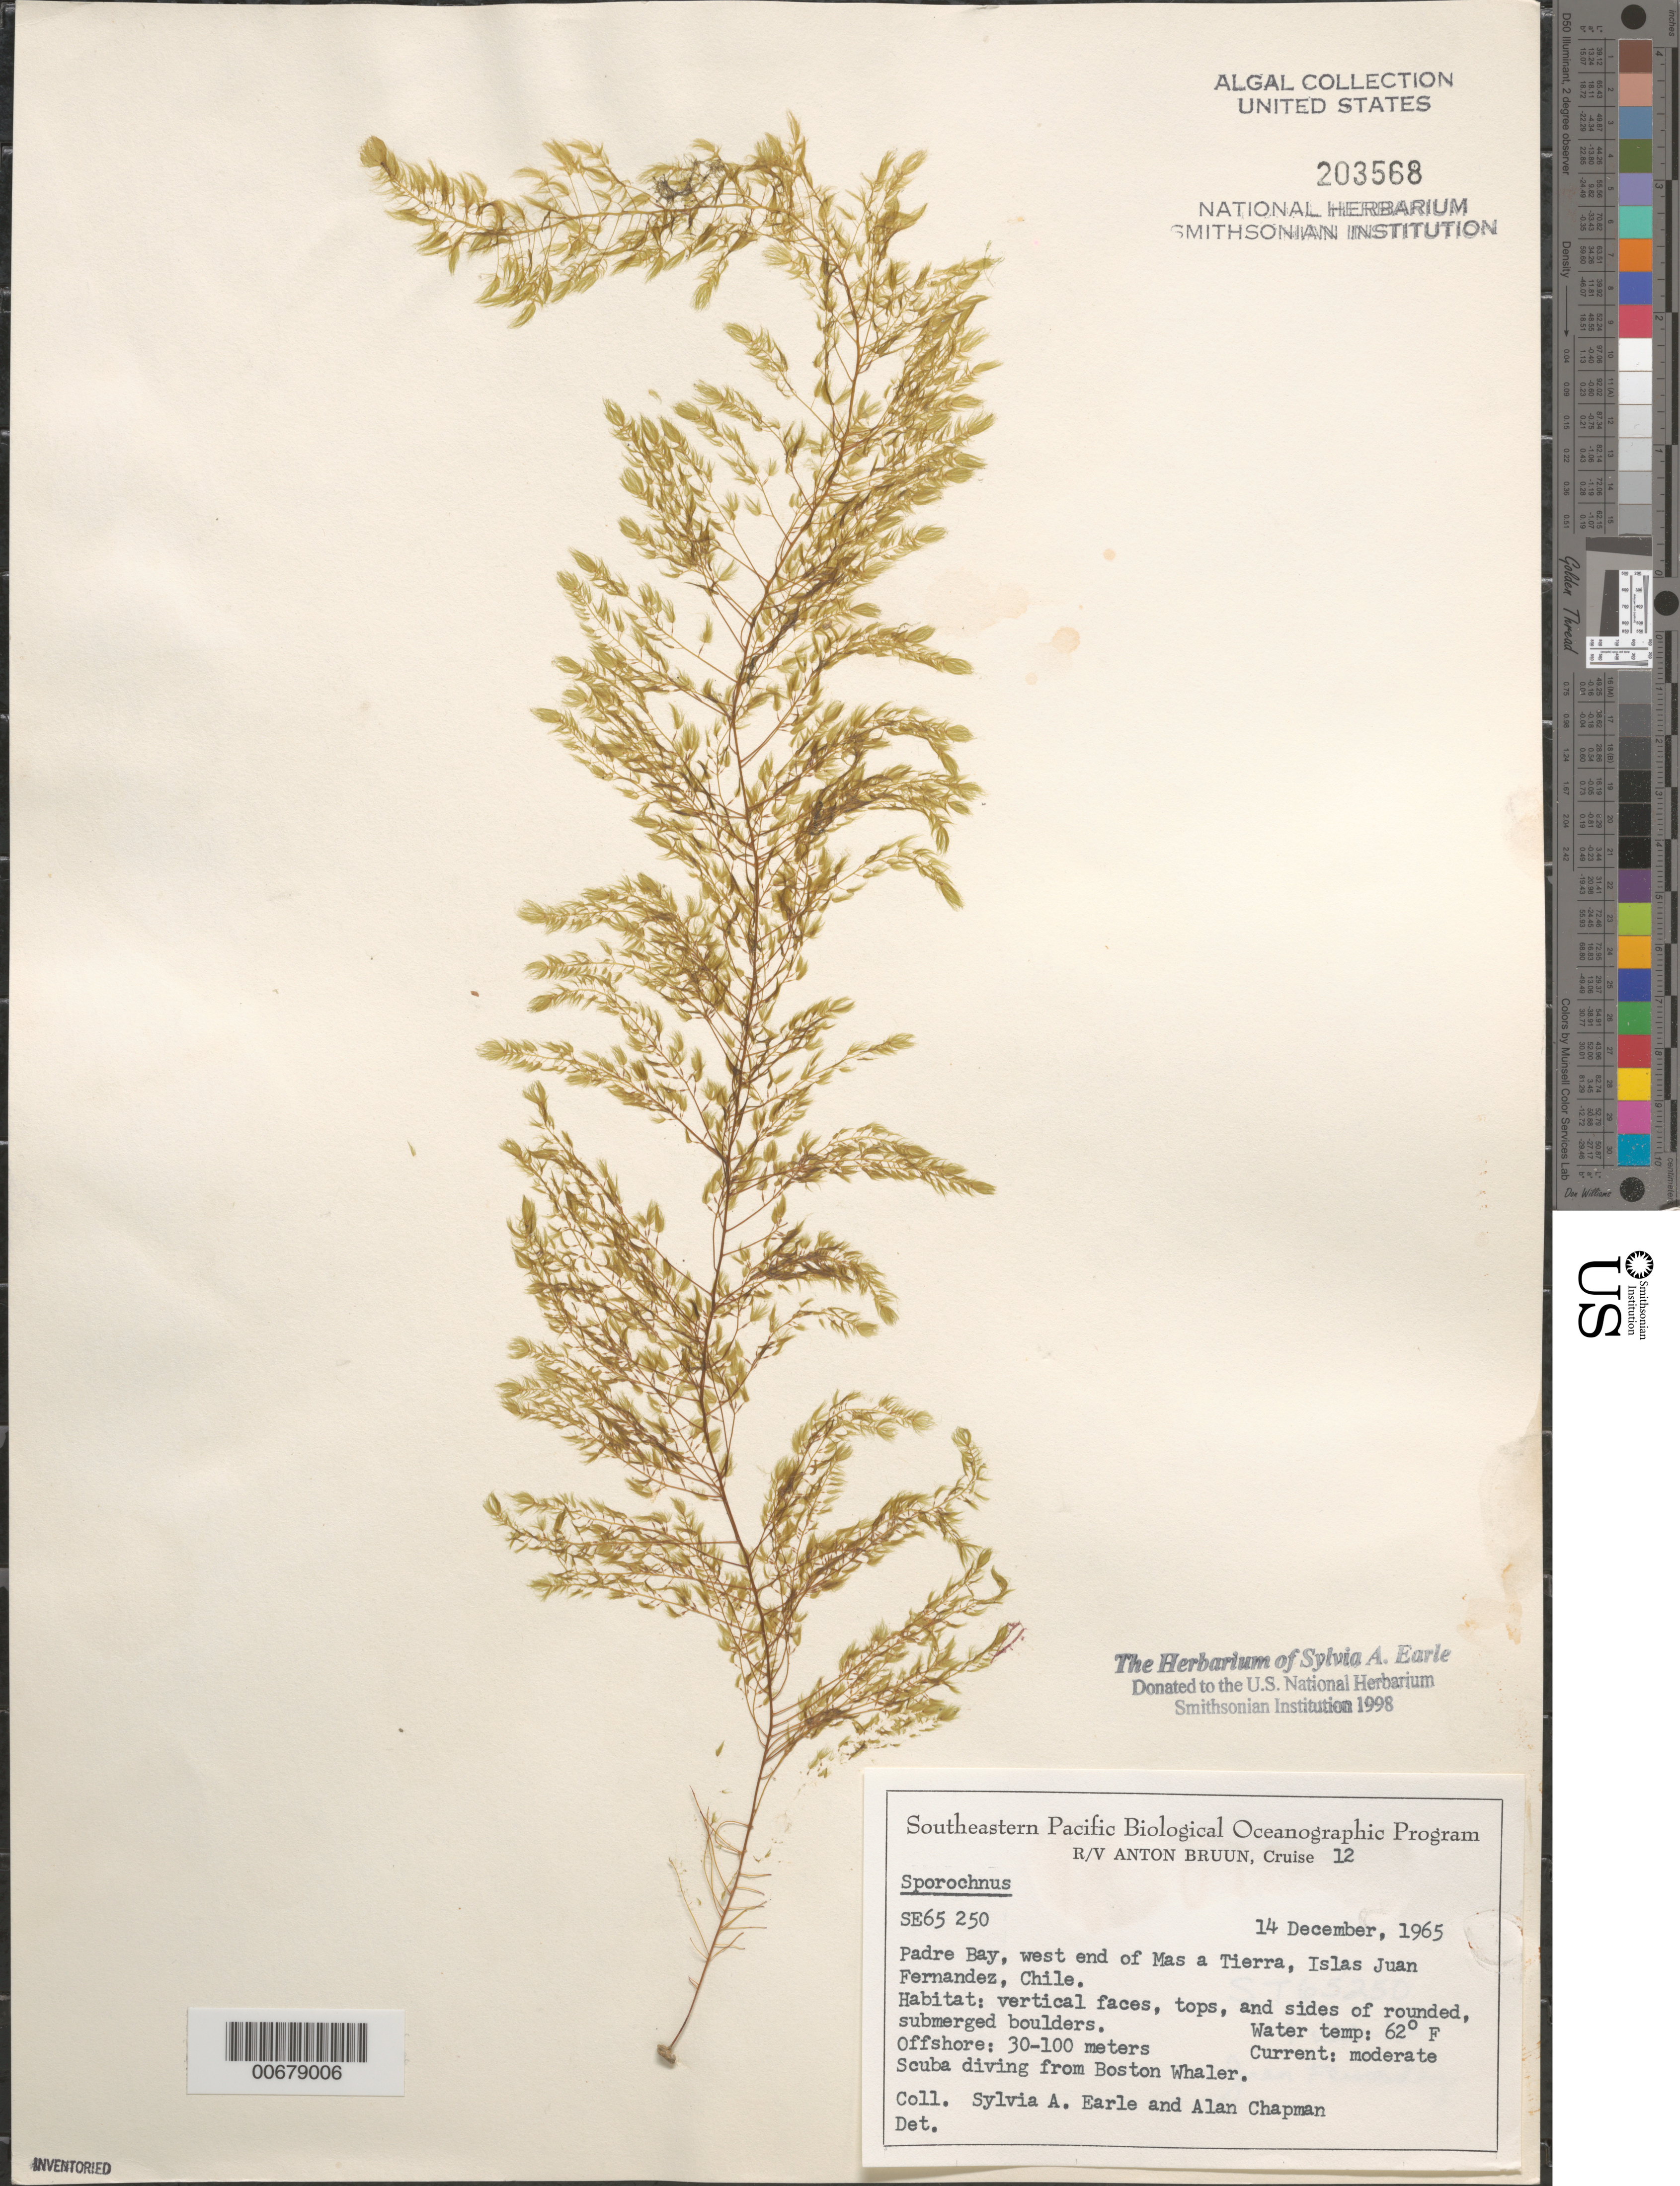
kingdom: Chromista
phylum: Ochrophyta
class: Phaeophyceae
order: Sporochnales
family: Sporochnaceae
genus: Sporochnus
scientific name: Sporochnus sp.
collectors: S. A. Earle & A. Chapman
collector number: SE 65250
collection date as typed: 14 Dec 1965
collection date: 1965-12-14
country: Chile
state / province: Valparaíso (V)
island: Isla Más a Tierra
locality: Padre Bay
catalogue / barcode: US 203568